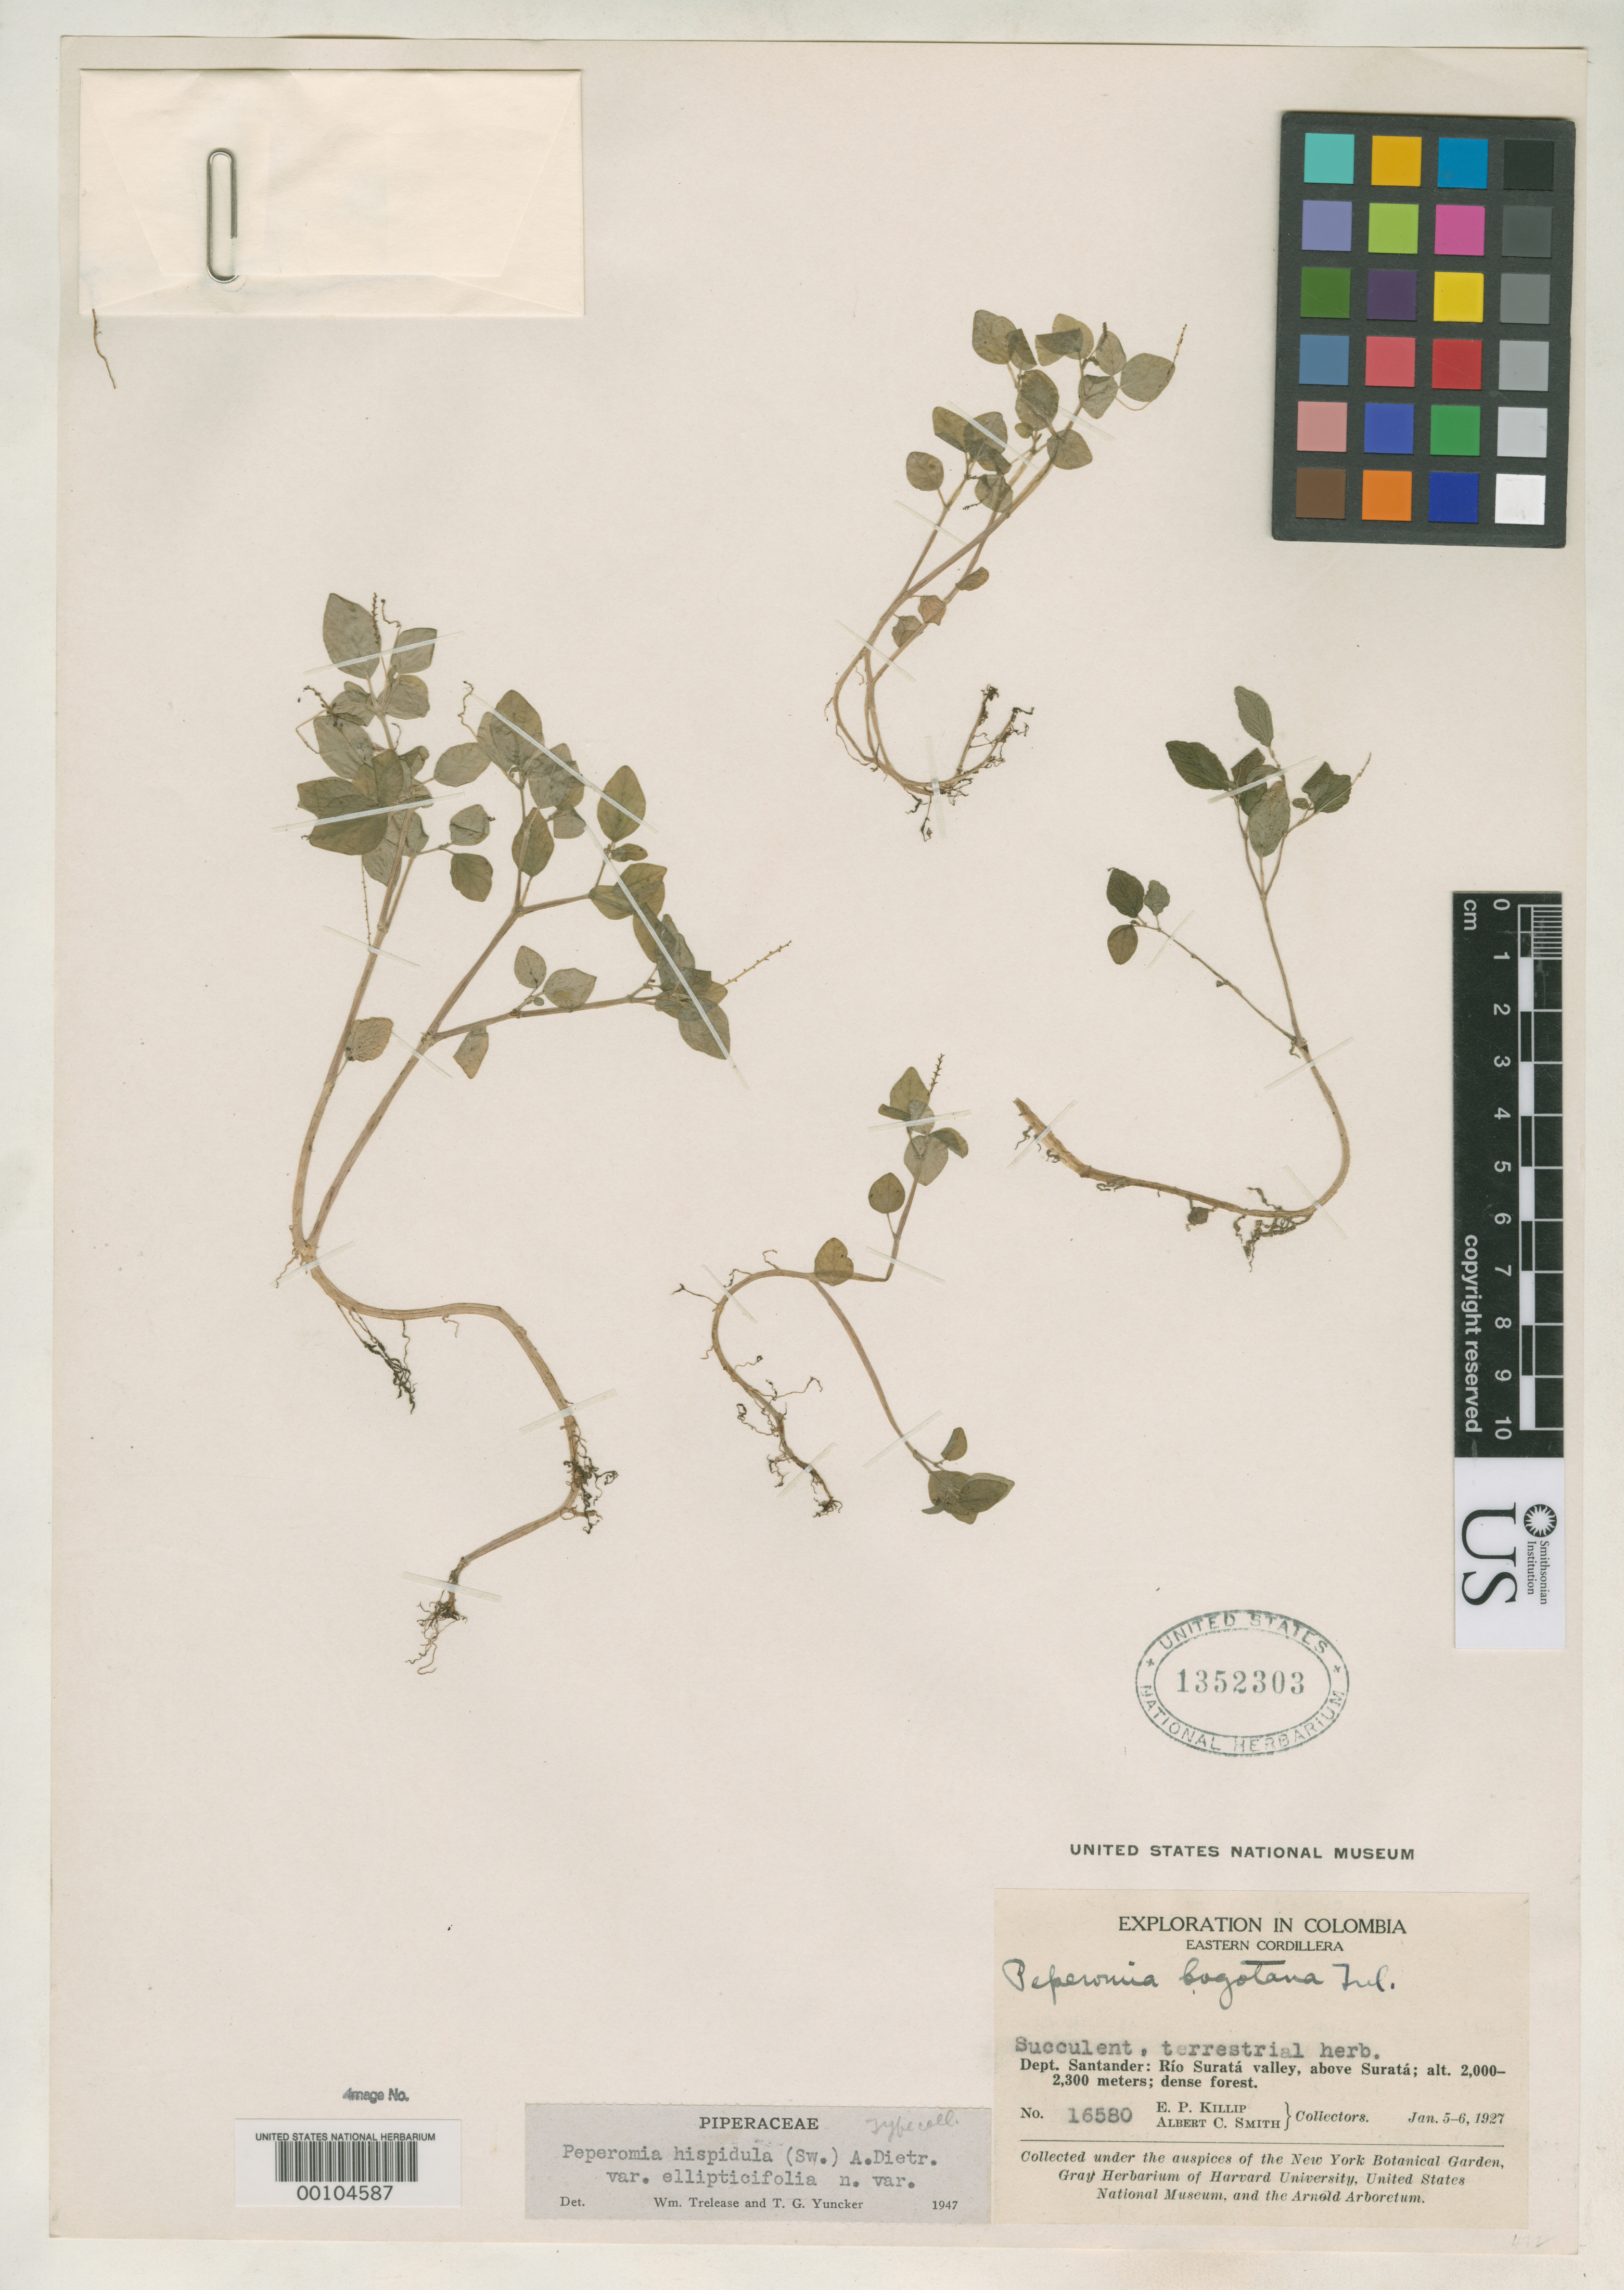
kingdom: Plantae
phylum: Tracheophyta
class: Magnoliopsida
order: Piperales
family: Piperaceae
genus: Peperomia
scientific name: Peperomia hispidula var. ellipticifolia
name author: Trel. & Yunck.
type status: Isotype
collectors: E. P. Killip & A. C. Smith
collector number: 16580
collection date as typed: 05 Jan 1927 to 06 Jan 1927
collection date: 1927-01-05/1927-01-06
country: Colombia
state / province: Santander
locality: Rio Surata Valley, above Surata.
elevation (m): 2000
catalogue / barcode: US 1352303